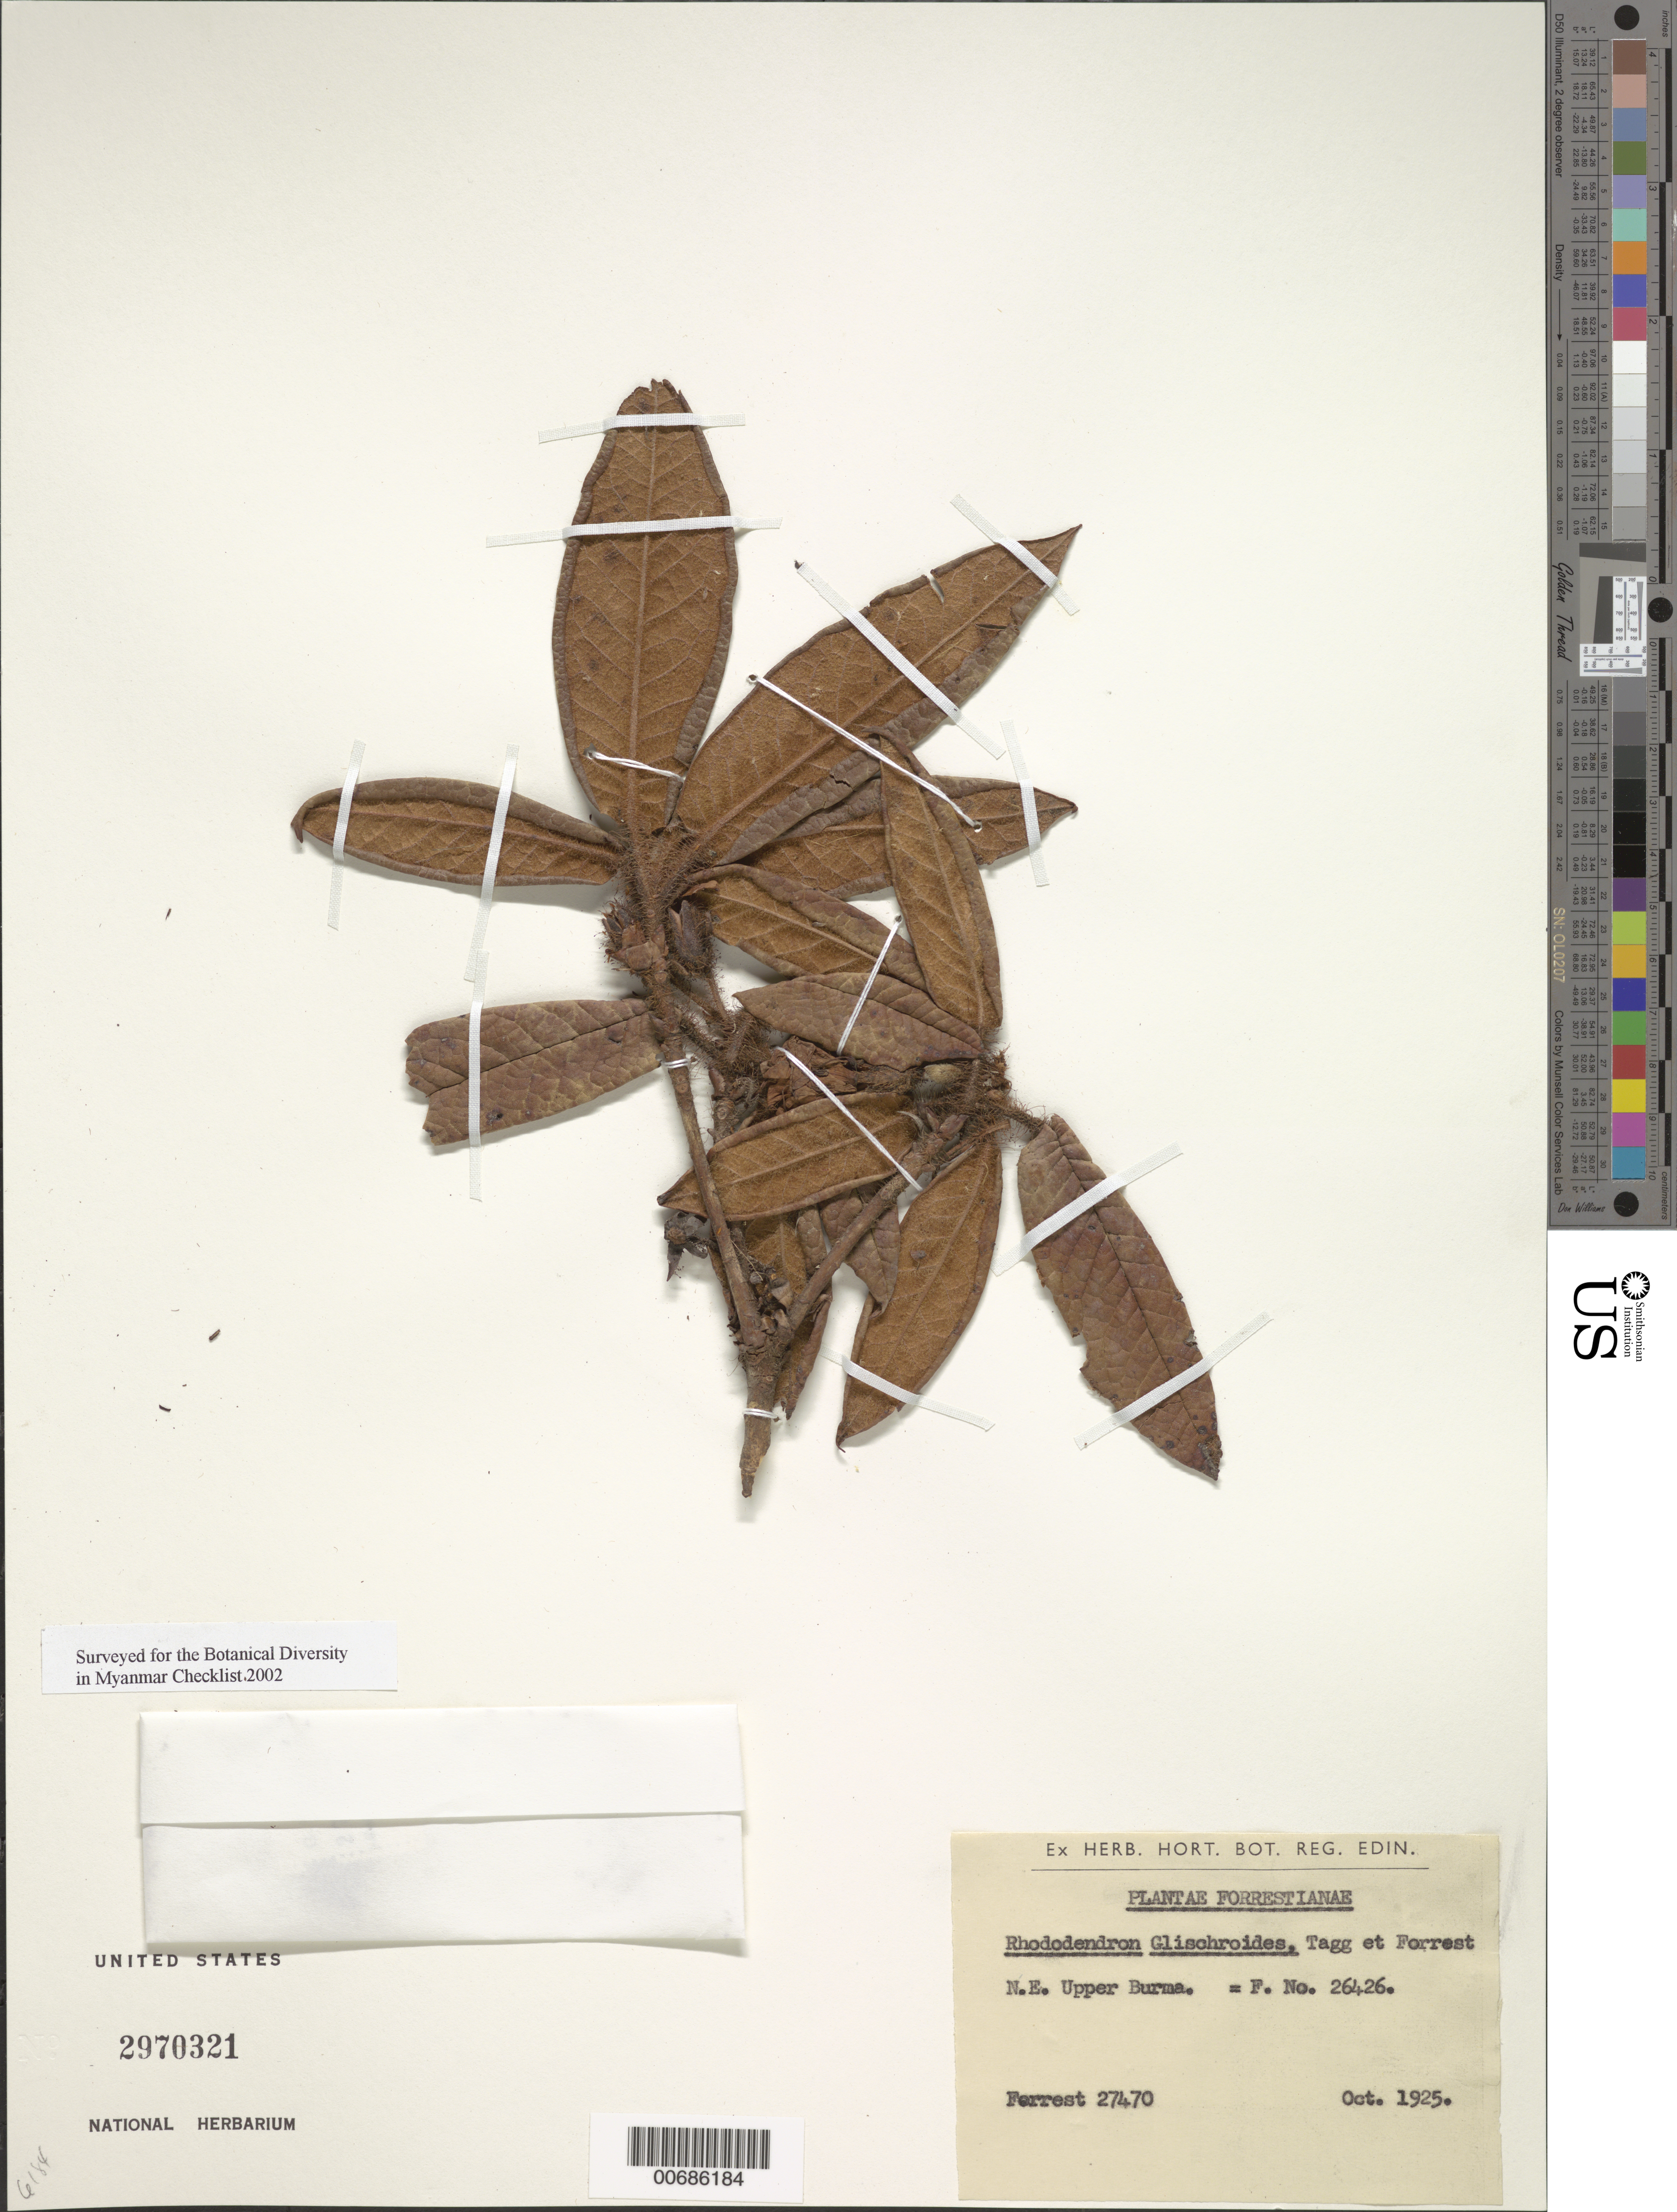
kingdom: Plantae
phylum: Tracheophyta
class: Magnoliopsida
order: Ericales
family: Ericaceae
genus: Rhododendron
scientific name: Rhododendron glischroides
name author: Tagg & Forrest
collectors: G. Forrest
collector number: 27470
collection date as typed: Oct 1925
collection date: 1925-10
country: Myanmar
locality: N.E. Upper Burma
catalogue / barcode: US 2970321